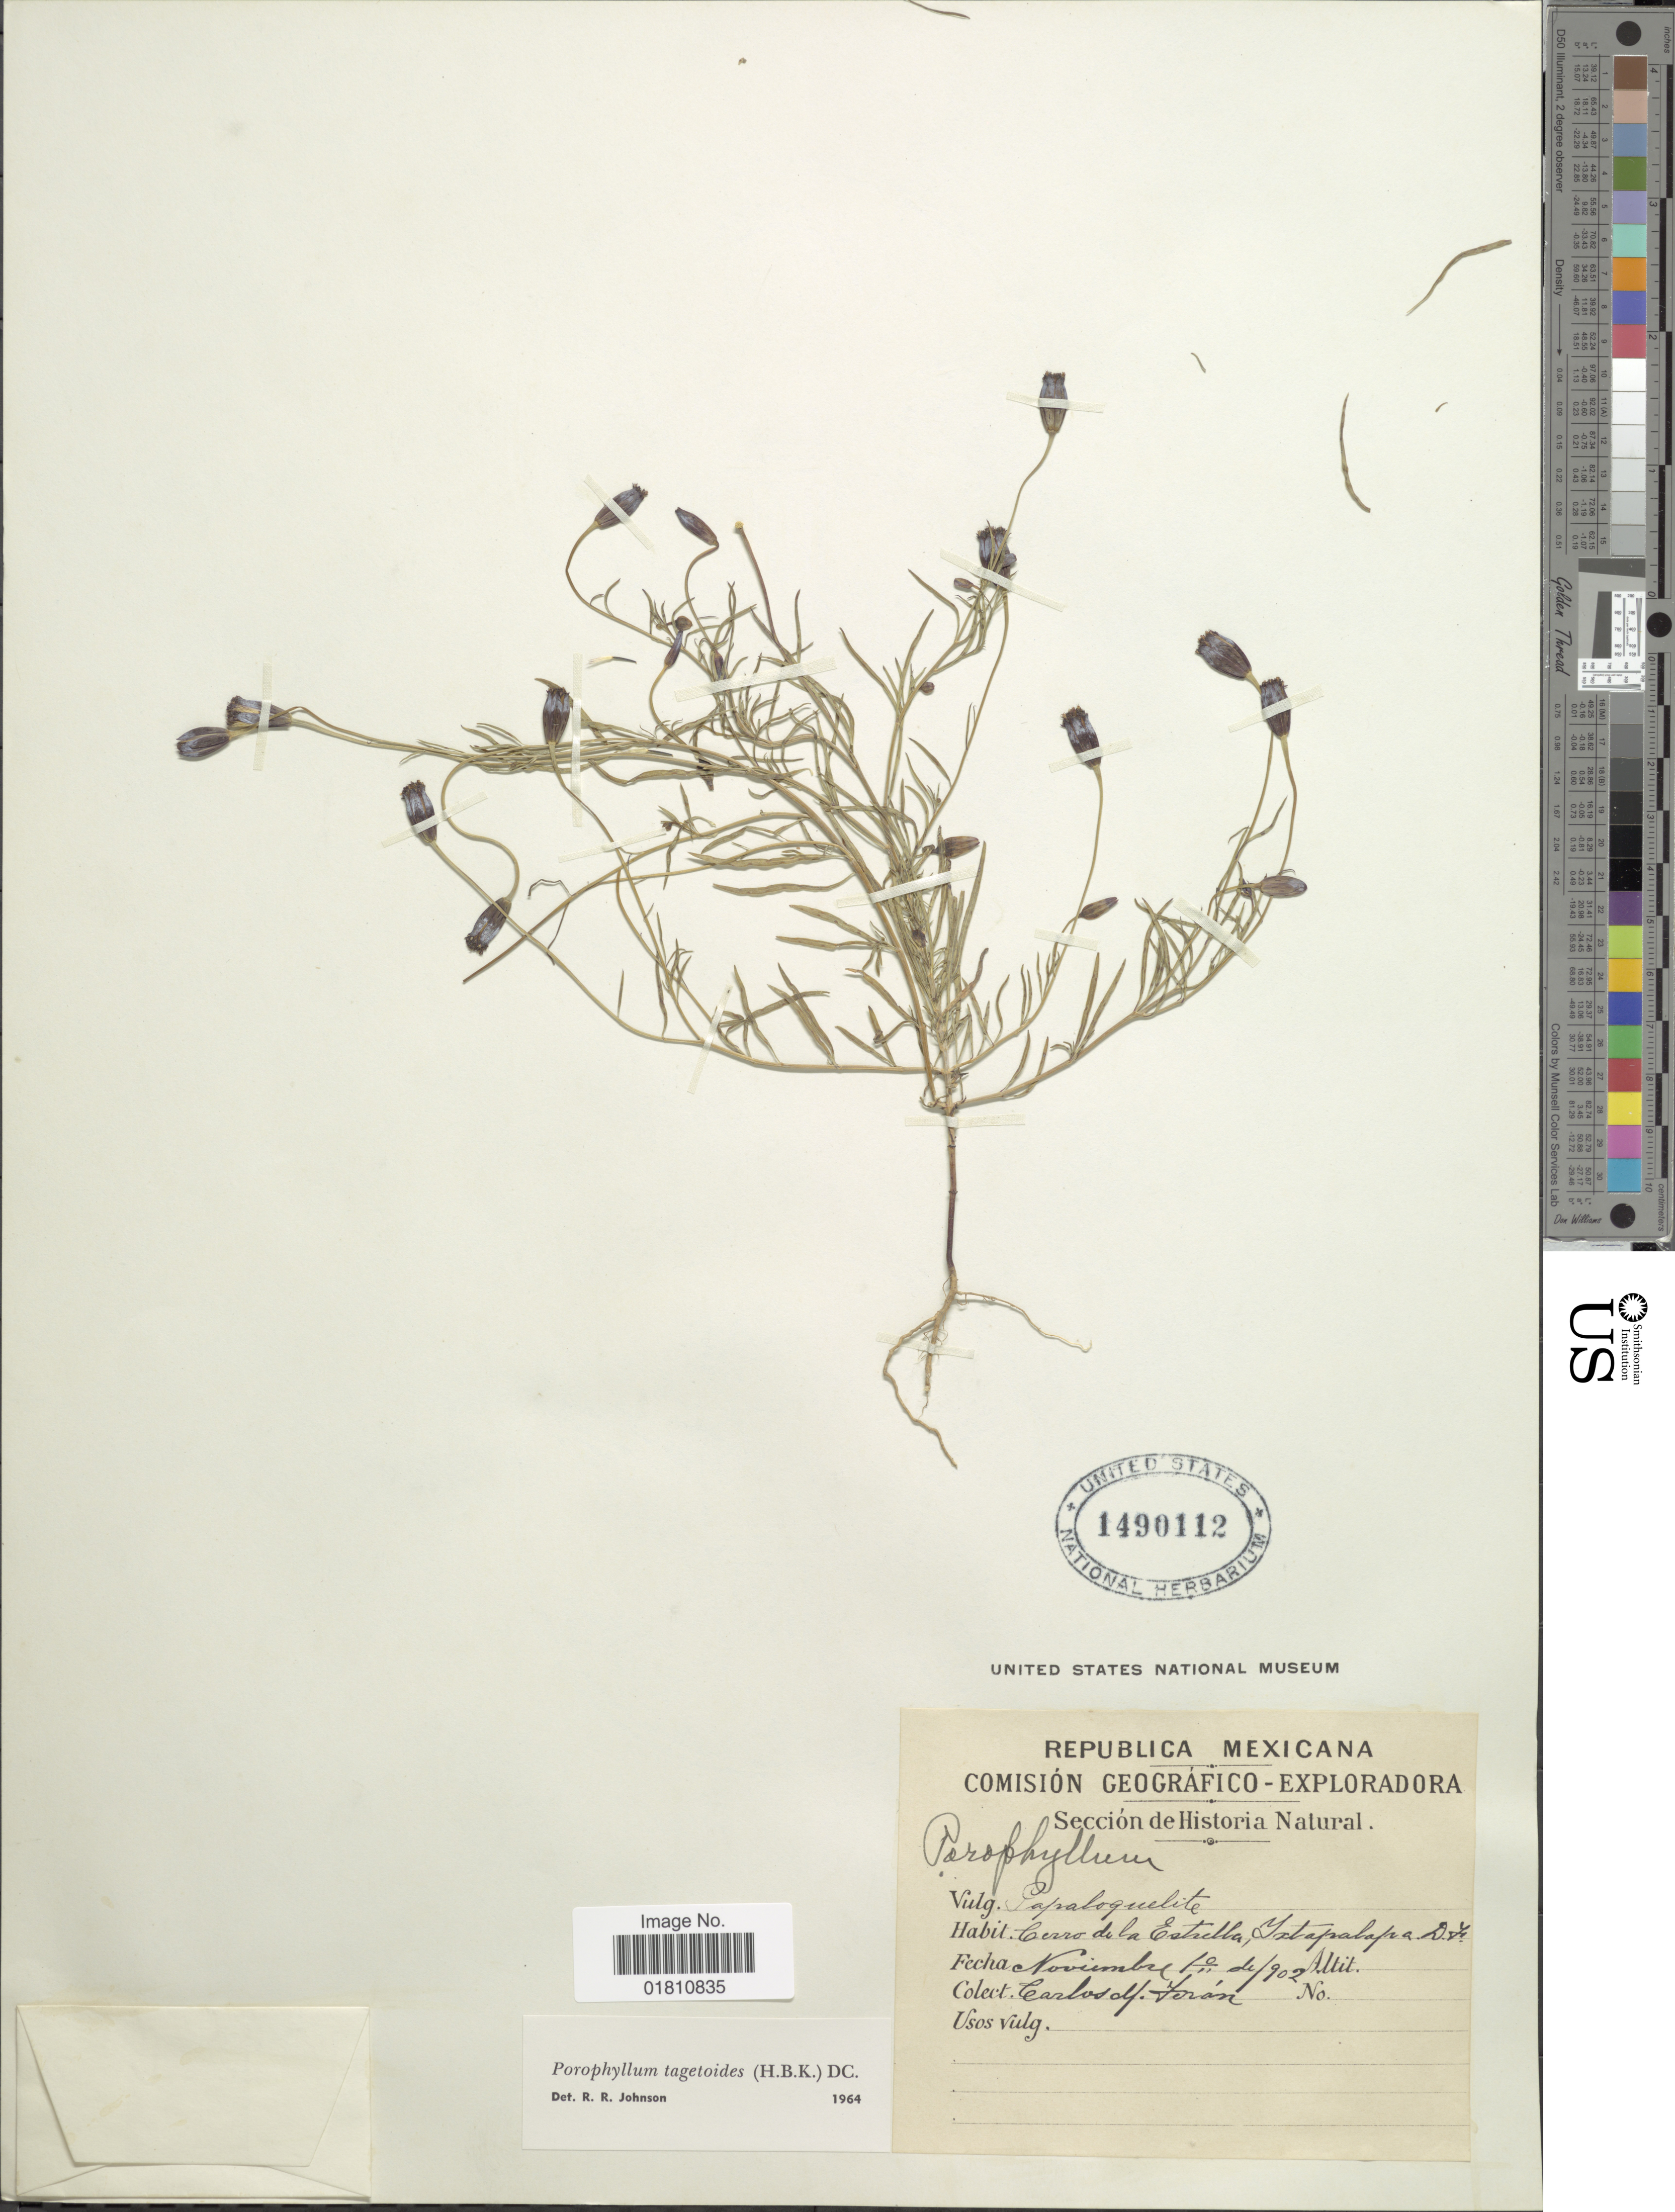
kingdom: Plantae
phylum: Tracheophyta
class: Magnoliopsida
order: Asterales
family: Asteraceae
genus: Porophyllum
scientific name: Porophyllum tagetoides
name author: (Kunth) DC.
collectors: C. Terán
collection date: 1902-11-10/1902-11-11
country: Mexico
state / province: Distrito Federal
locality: Cerro de la Estrella, Yxtapalapa.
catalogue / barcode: US 1490112